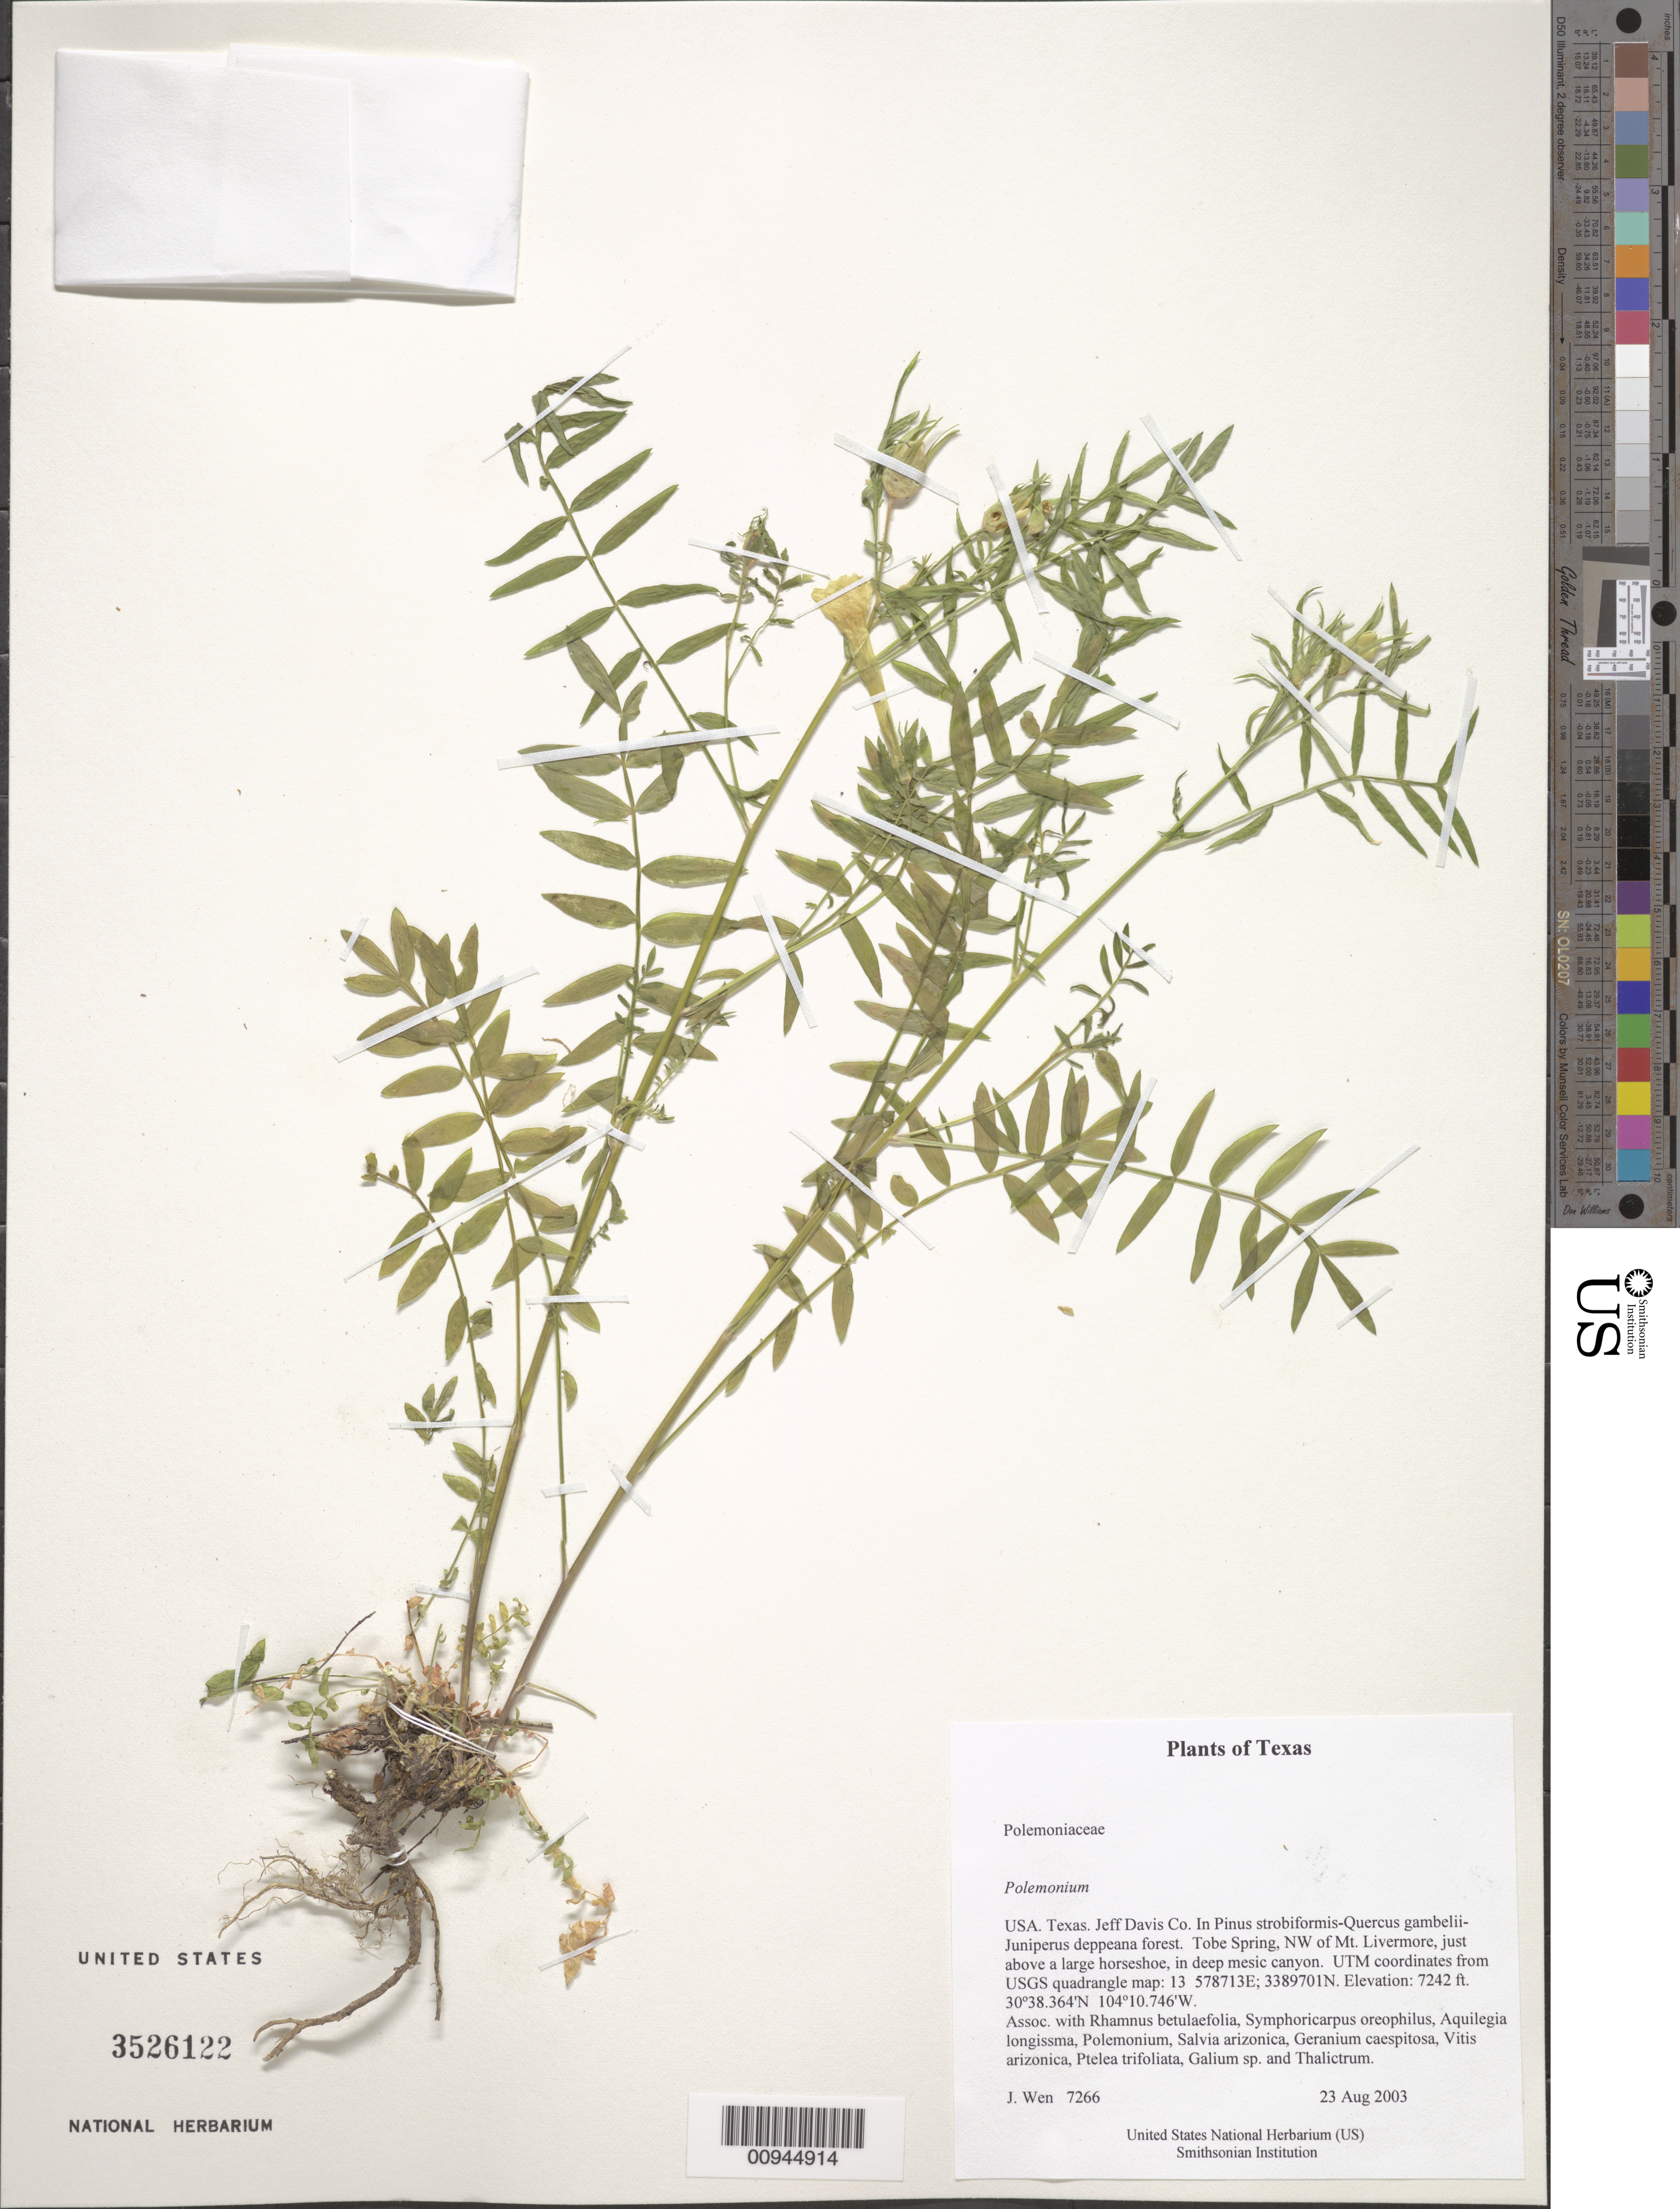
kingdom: Plantae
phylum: Tracheophyta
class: Magnoliopsida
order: Ericales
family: Polemoniaceae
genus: Polemonium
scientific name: Polemonium sp.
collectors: J. Wen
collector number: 7266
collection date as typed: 23 Aug 2003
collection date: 2003-08-23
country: United States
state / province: Texas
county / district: Jeff Davis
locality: In Pinus strobiformis-Quercus gambelii-Juniperus deppeana forest. Tobe Spring, NW of Mt. Livermore, just above a large horseshoe, in deep mesic canyon. UTM coordinates from USGS quadrangle map: 13 578713E; 3389701N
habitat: Assoc. with Rhamnus betulaefolia, Symphoricarpus oreophilus, Aquilegia longissma, Polemonium, Salvia arizonica, Geranium caespitosa, Vitis arizonica, Ptelea trifoliata, Galium sp. and Thalictrum.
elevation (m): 2207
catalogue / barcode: US 3526122